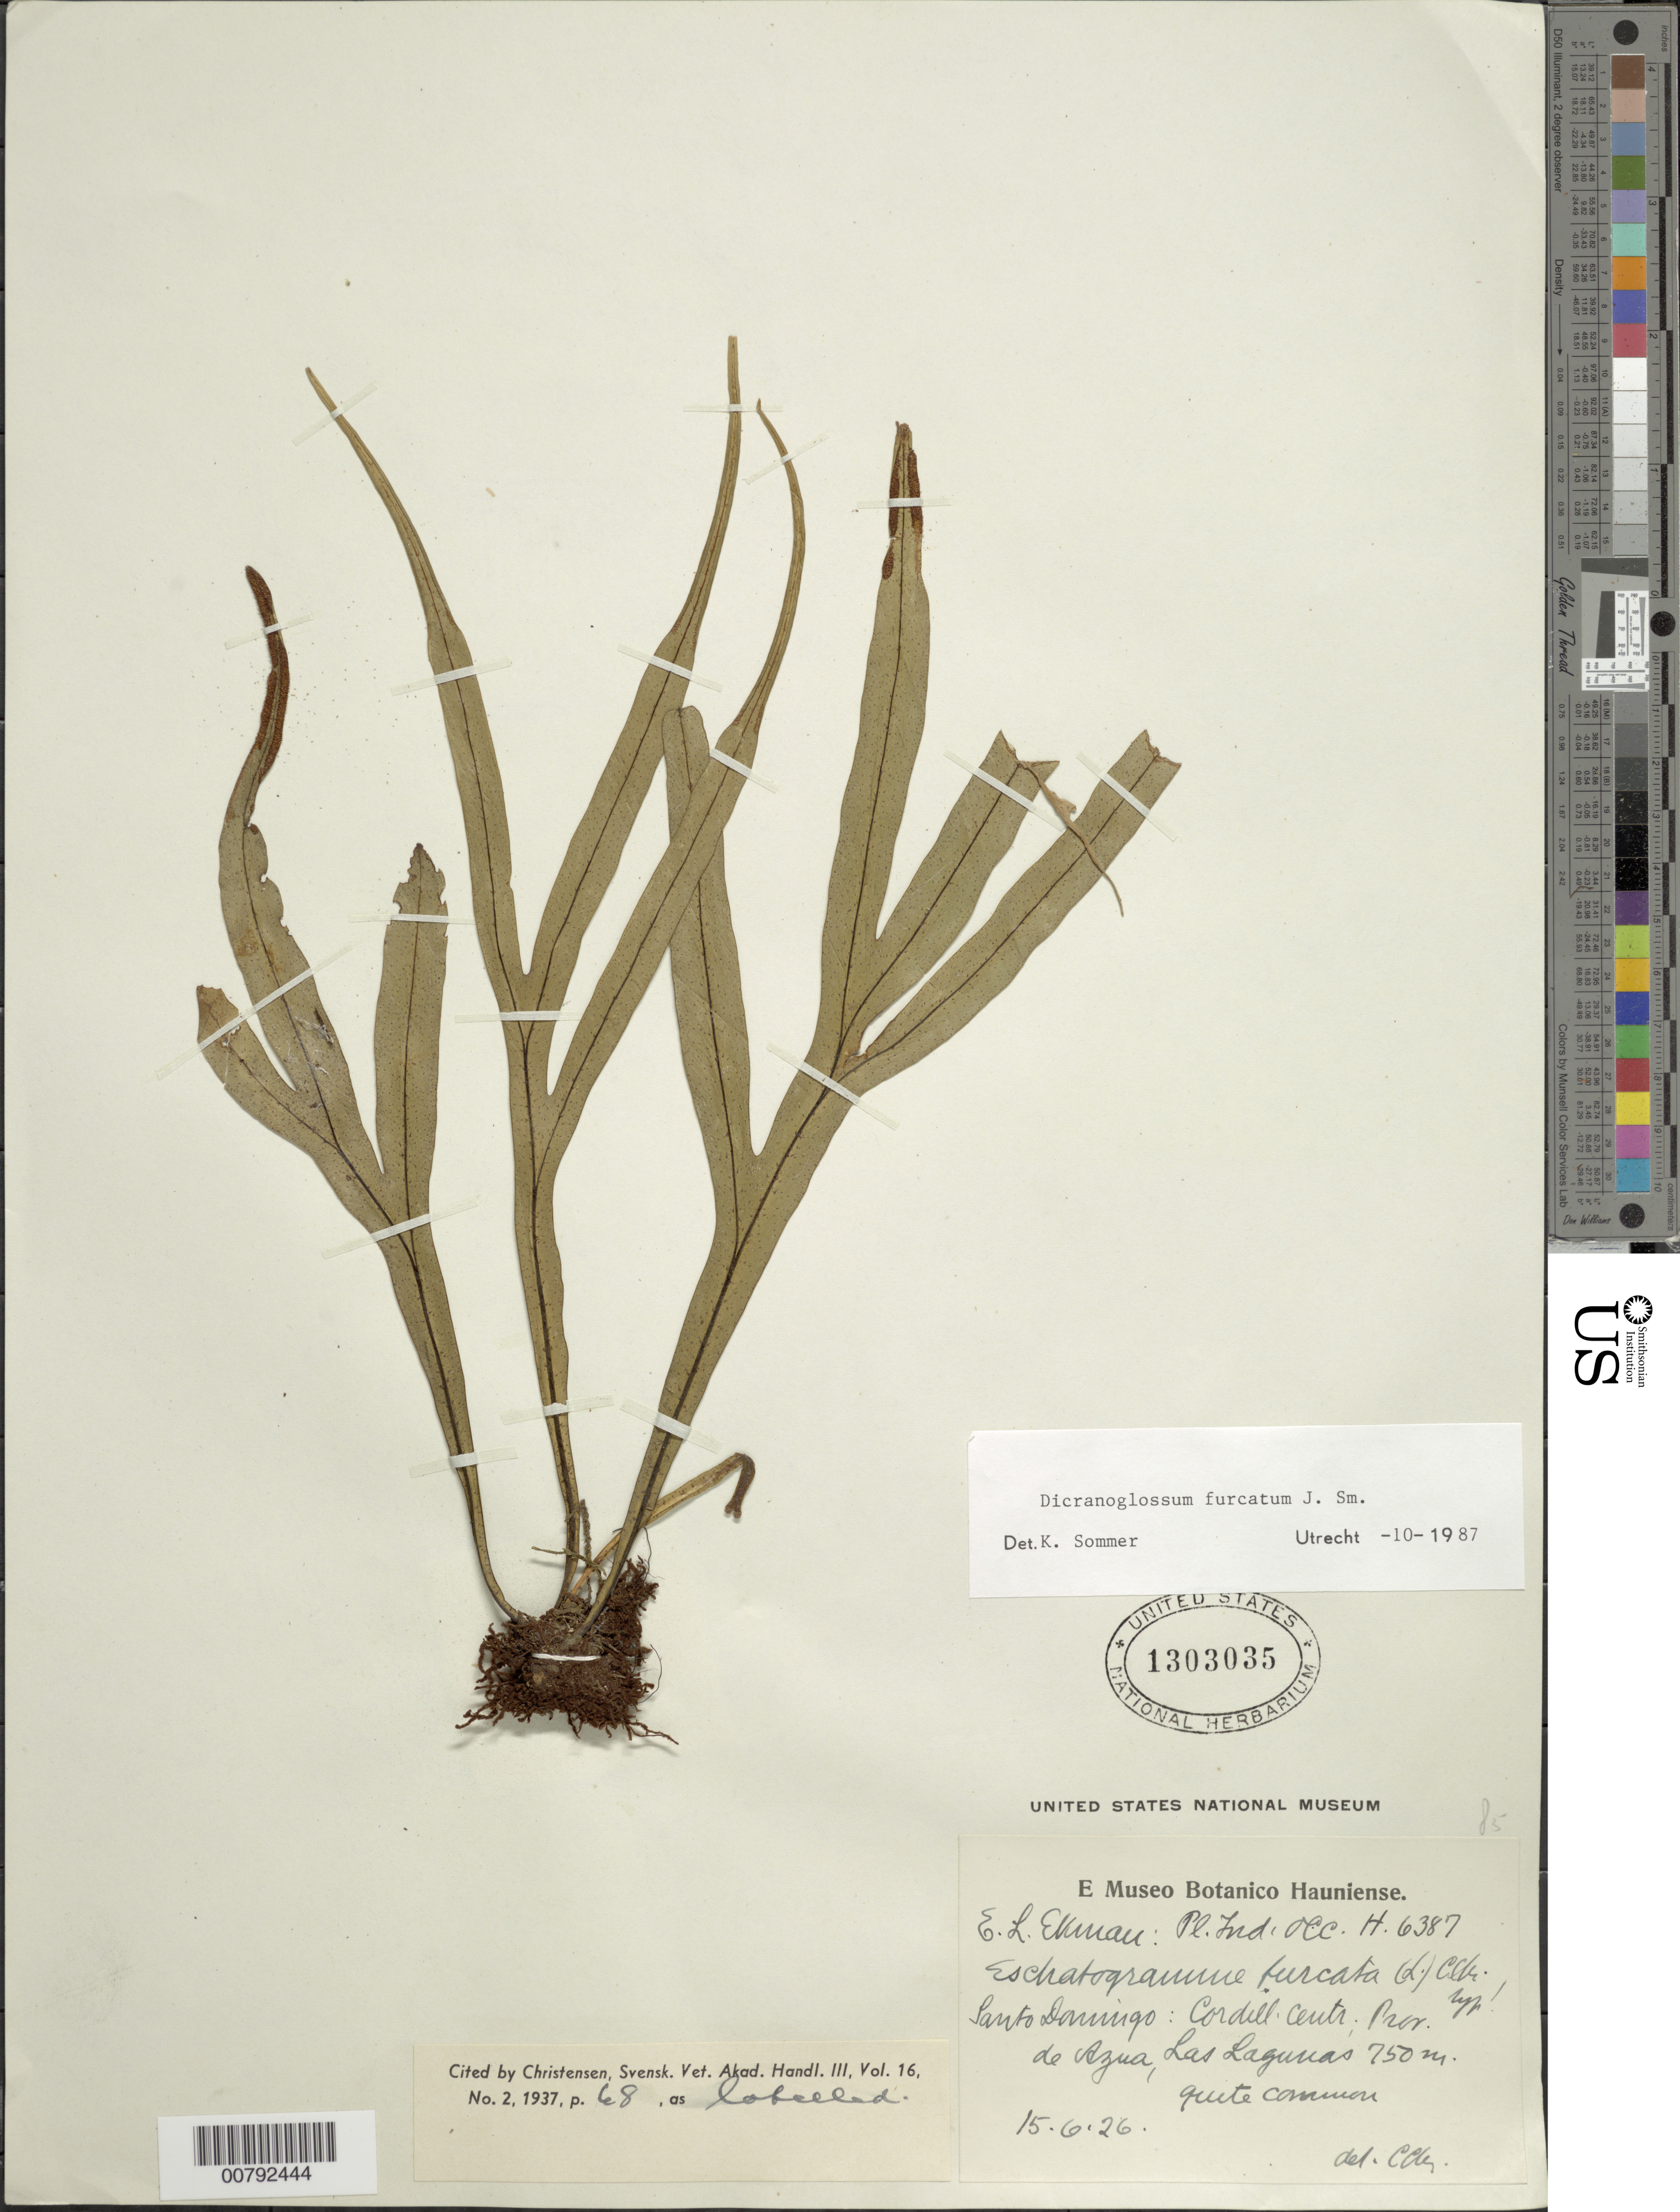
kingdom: Plantae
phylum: Tracheophyta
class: Polypodiopsida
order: Polypodiales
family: Polypodiaceae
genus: Pleopeltis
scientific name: Pleopeltis furcata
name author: (L.) A.R. Sm.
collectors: E. L. Ekman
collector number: H 6387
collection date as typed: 15 Jun 1926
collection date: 1926-06-15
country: Dominican Republic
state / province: Azua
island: Hispaniola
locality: Cordillera Central, Las Lagunas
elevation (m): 750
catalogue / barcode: US 1303035